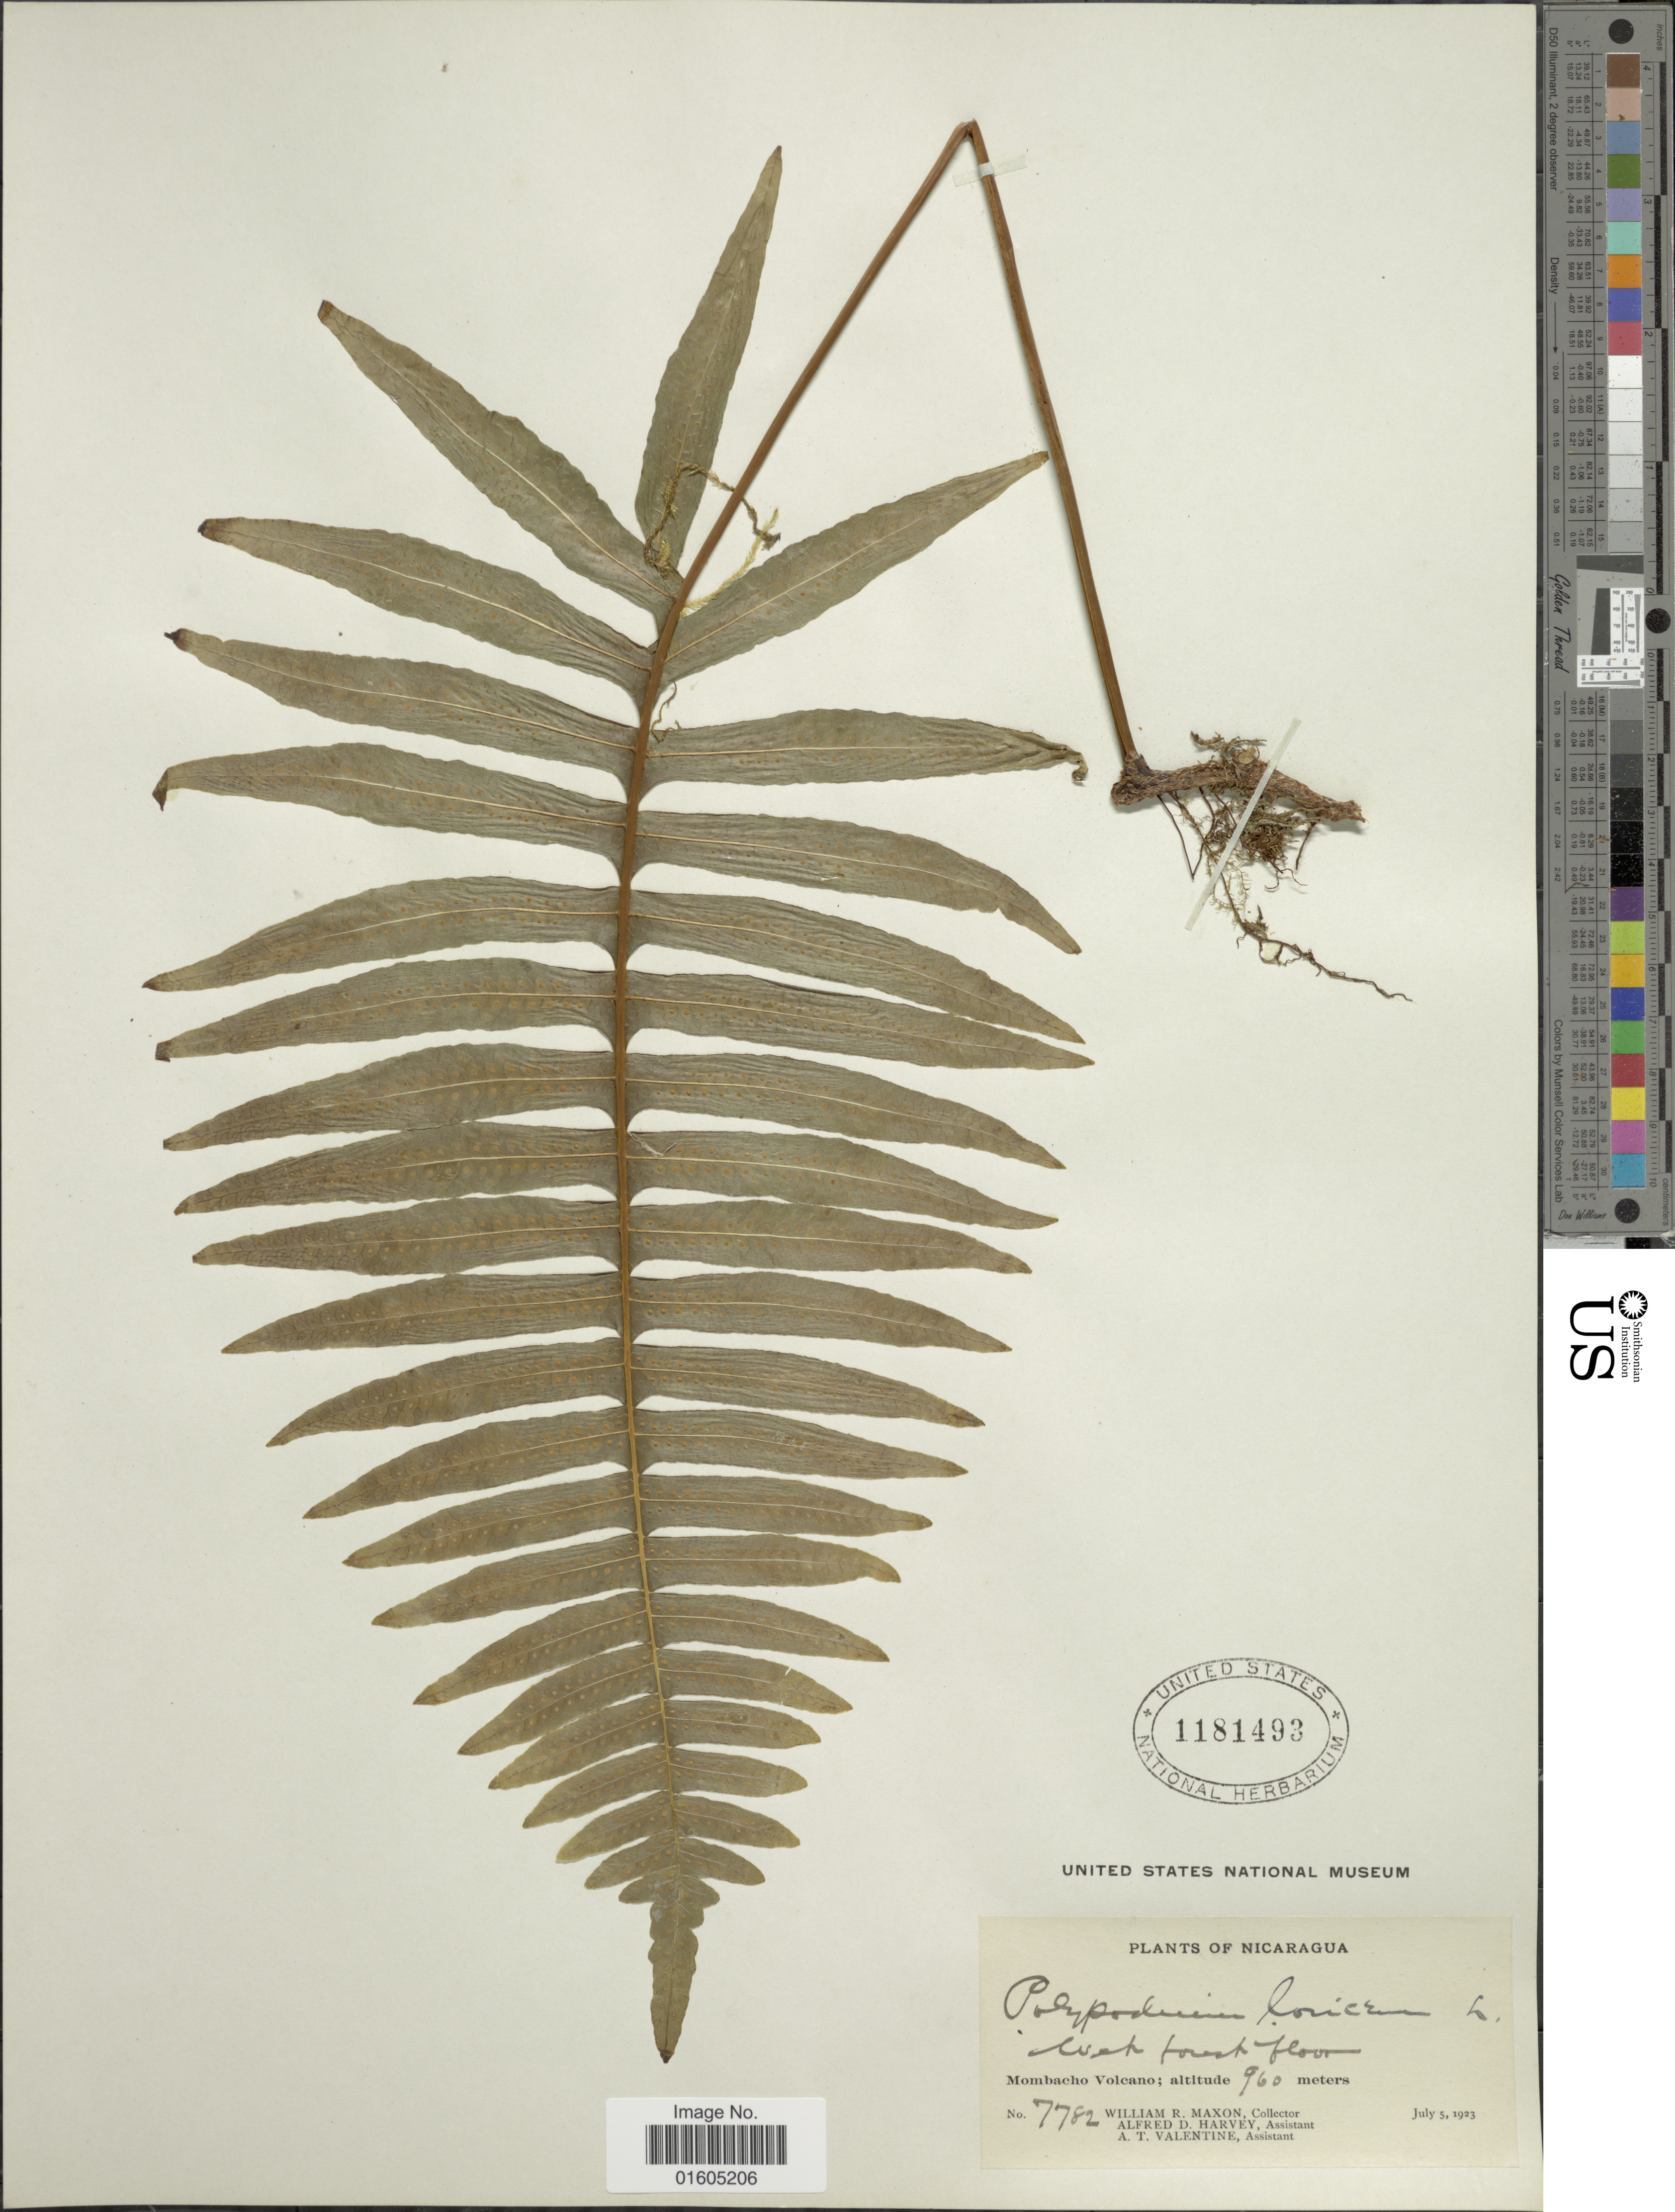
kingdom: Plantae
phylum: Tracheophyta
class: Polypodiopsida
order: Polypodiales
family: Polypodiaceae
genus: Serpocaulon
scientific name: Serpocaulon loriceum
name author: (L.) A.R. Sm.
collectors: W. R. Maxon, A. D. Harvey & A. Valentine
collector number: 7782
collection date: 1923-07-05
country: Nicaragua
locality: Nicaragua. Mombacho Volcano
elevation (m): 960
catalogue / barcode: US 1181493